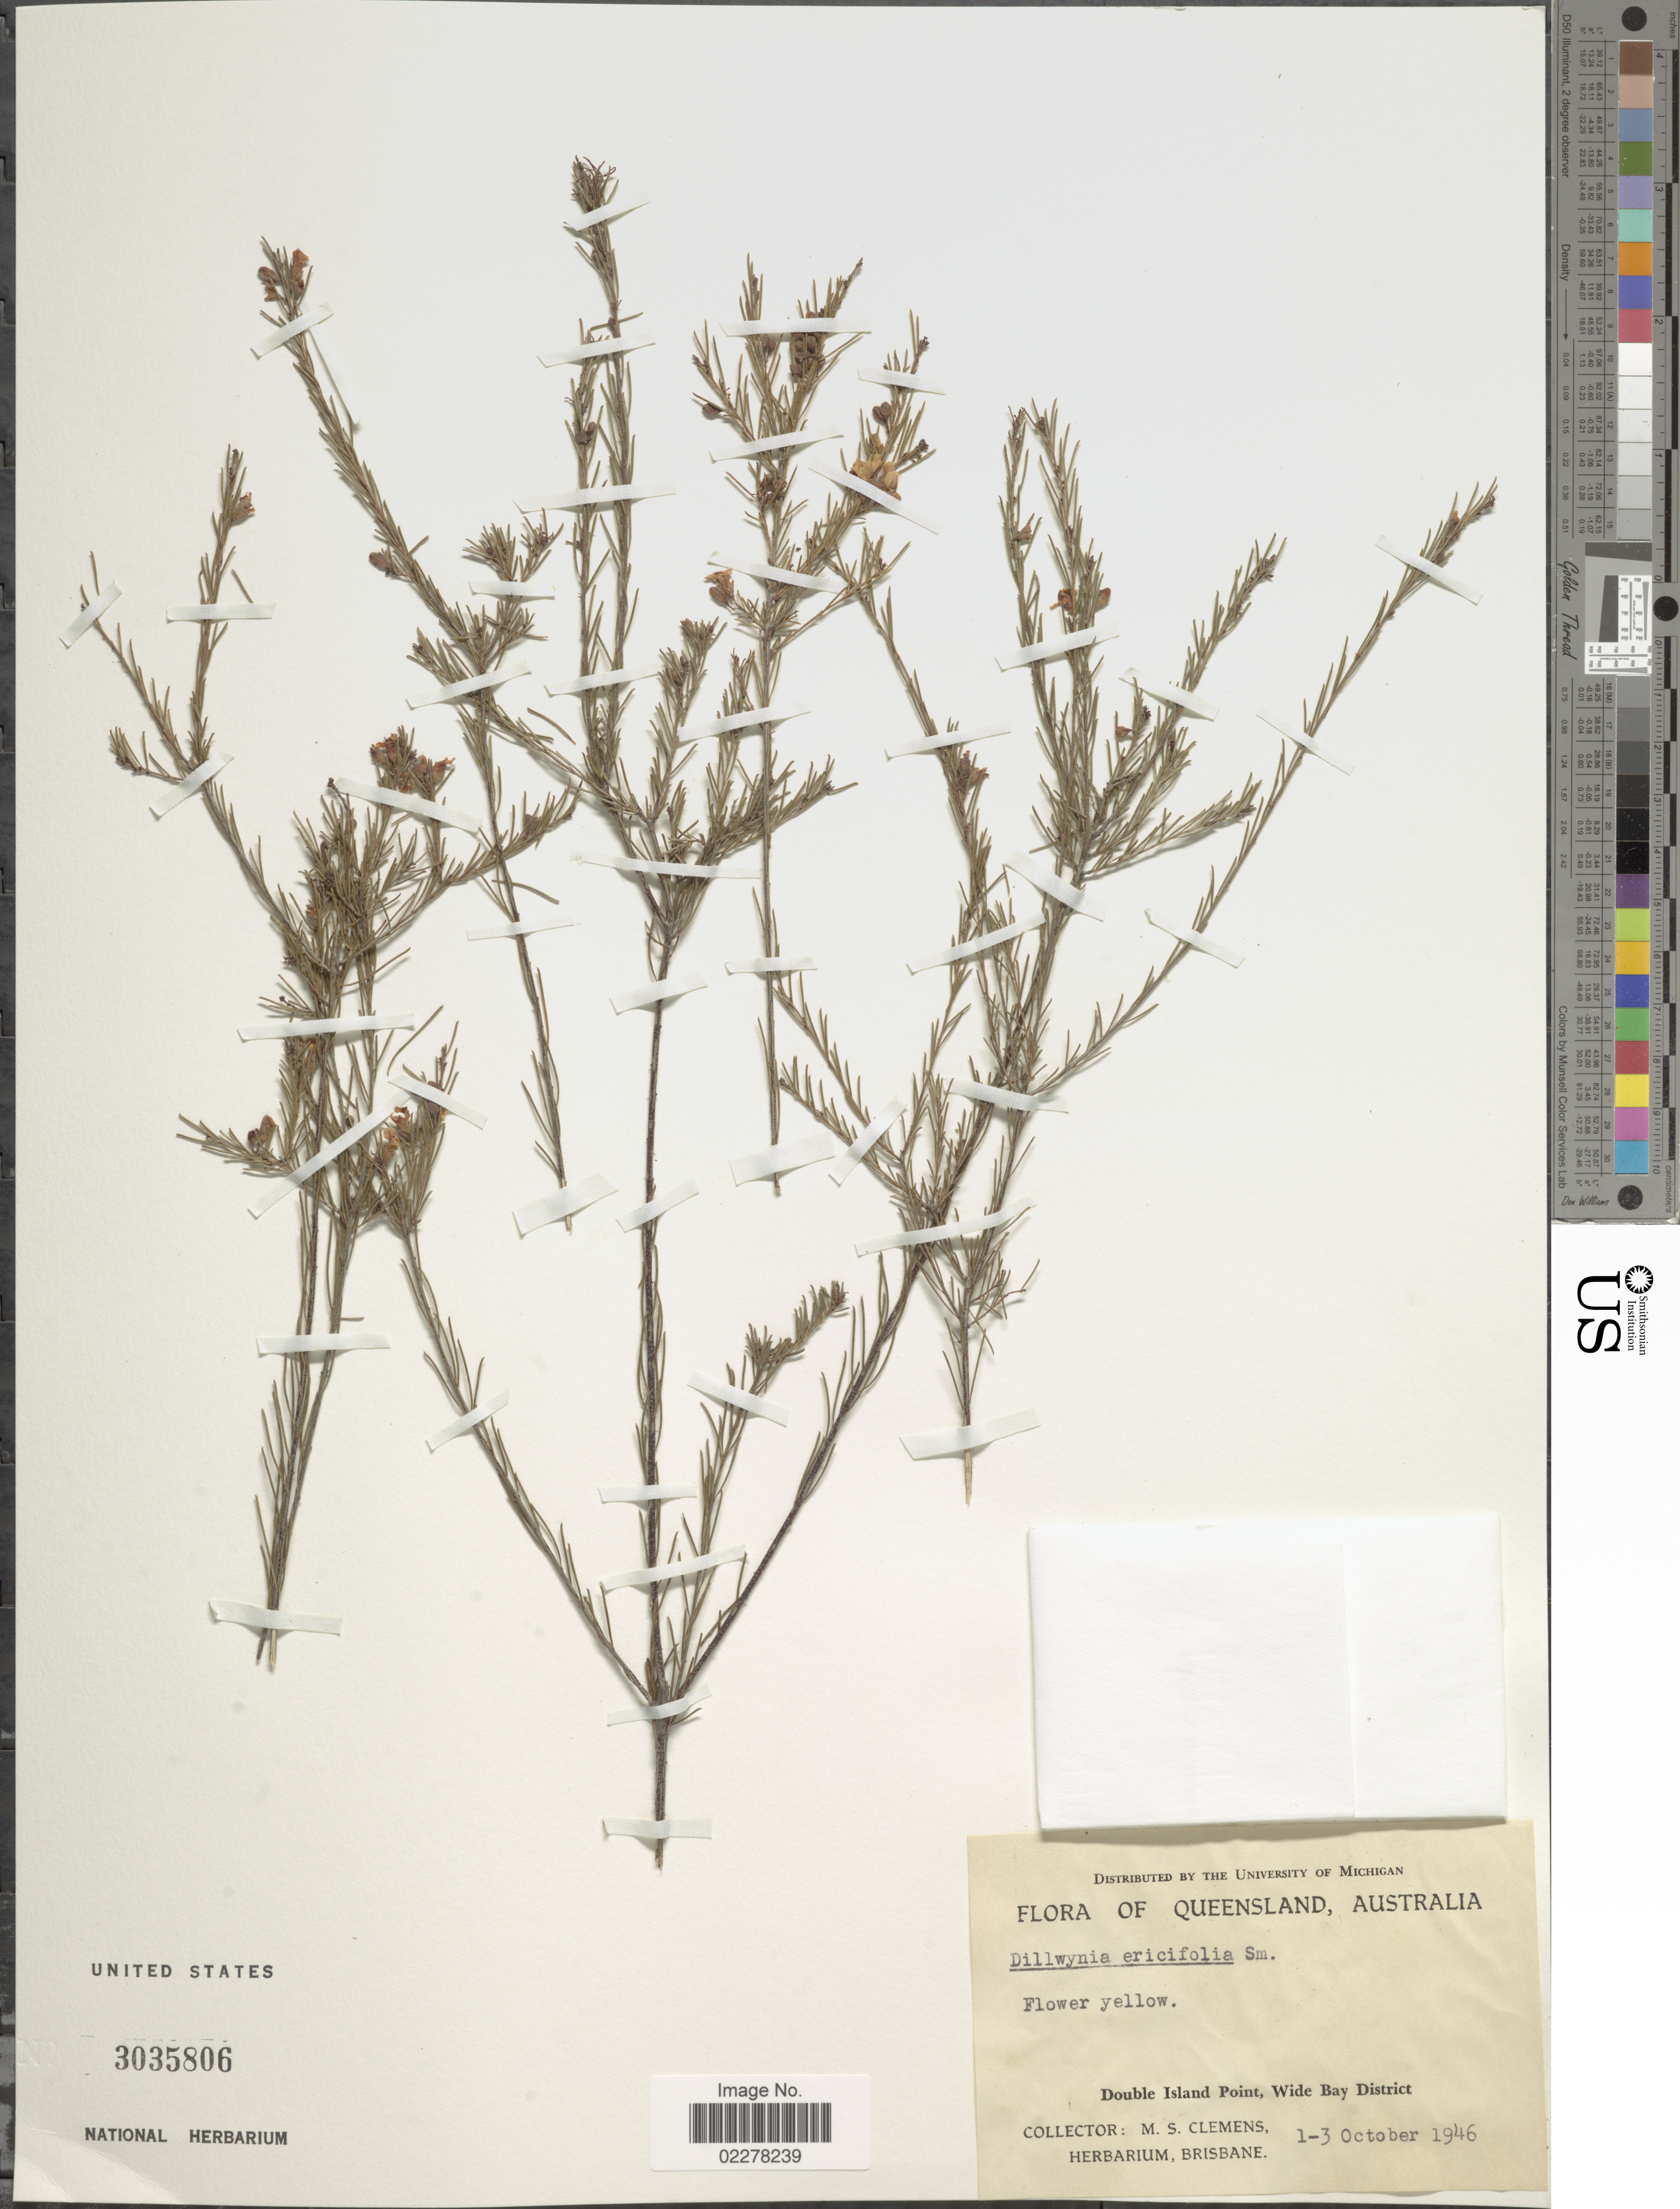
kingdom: Plantae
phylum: Tracheophyta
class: Magnoliopsida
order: Fabales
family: Fabaceae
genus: Dillwynia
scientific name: Dillwynia ericifolia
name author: Sm.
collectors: M. S. Clemens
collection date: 1946-10-01/1946-10-03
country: Australia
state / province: Queensland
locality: Double Island Point, Wide Bay District.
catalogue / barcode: US 3035806